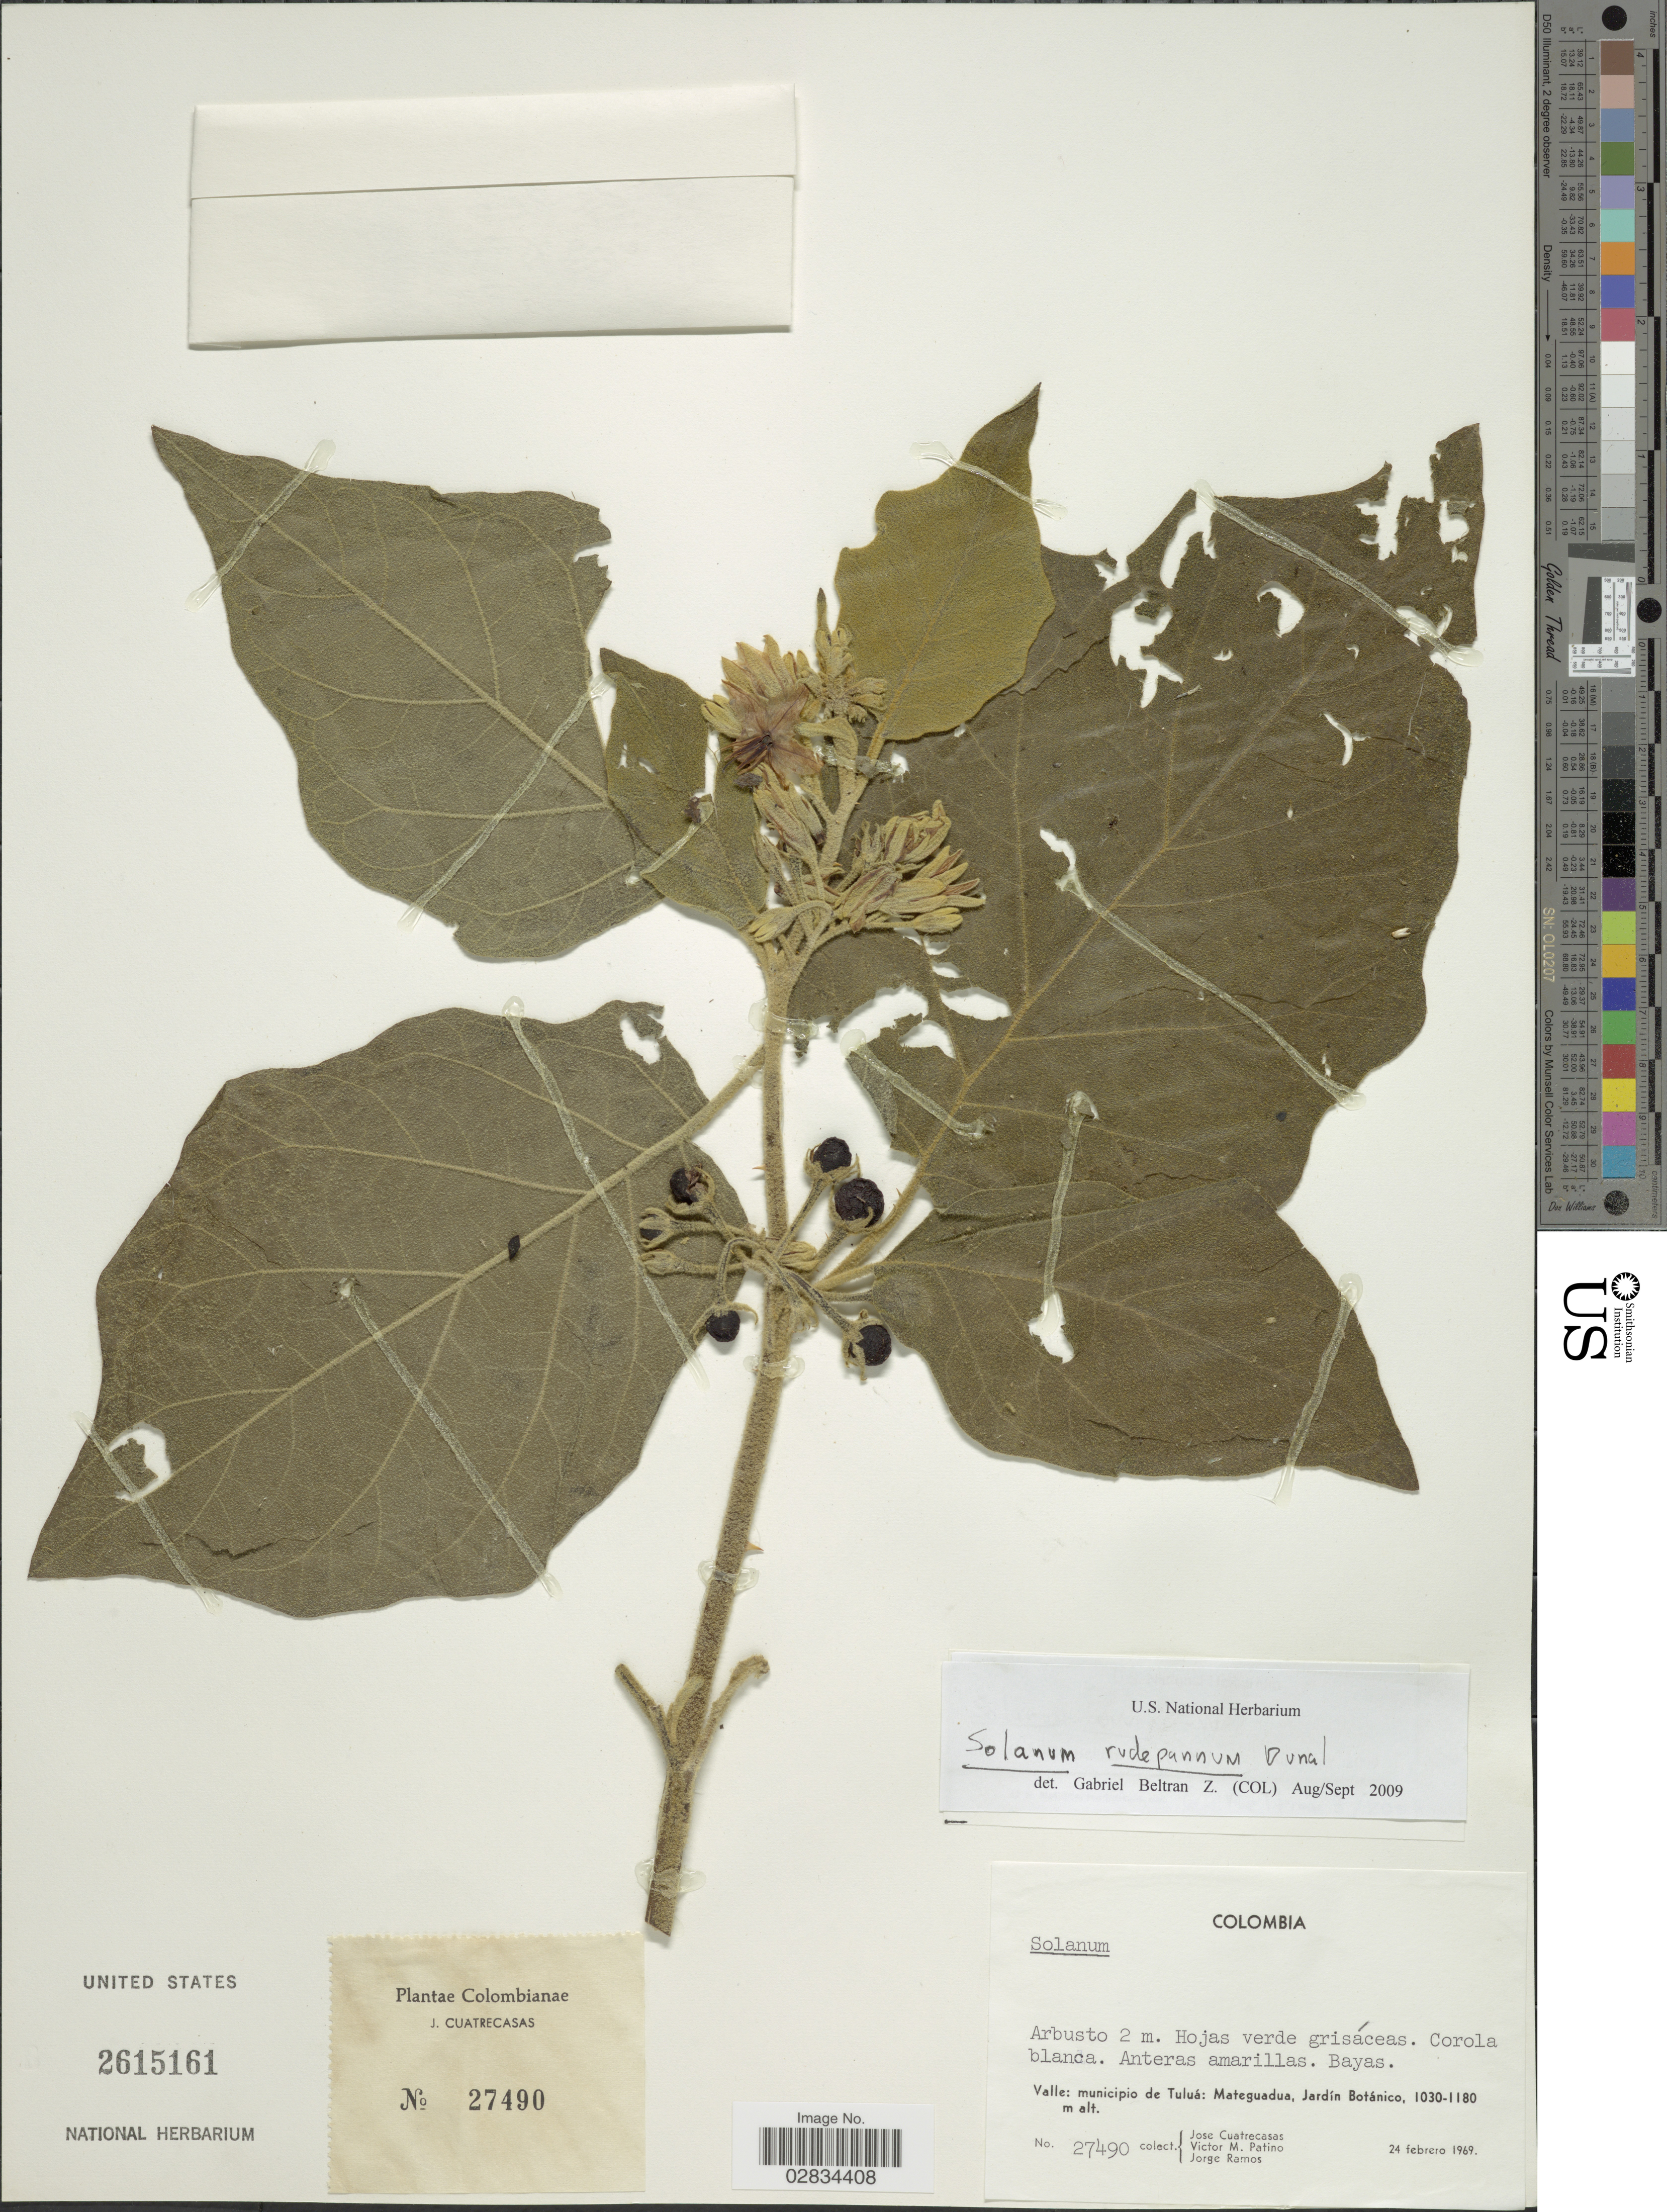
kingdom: Plantae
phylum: Tracheophyta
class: Magnoliopsida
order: Solanales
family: Solanaceae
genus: Solanum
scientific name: Solanum rudepannum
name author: Dunal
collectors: J. Cuatrecasas, V. M. Patiño & J. Ramos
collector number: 27490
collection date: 1969-02-24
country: Colombia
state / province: Valle del Cauca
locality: Valle: municipio de Tuluá: Mateguadua, Jardín Botánico.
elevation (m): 1030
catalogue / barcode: US 2615161